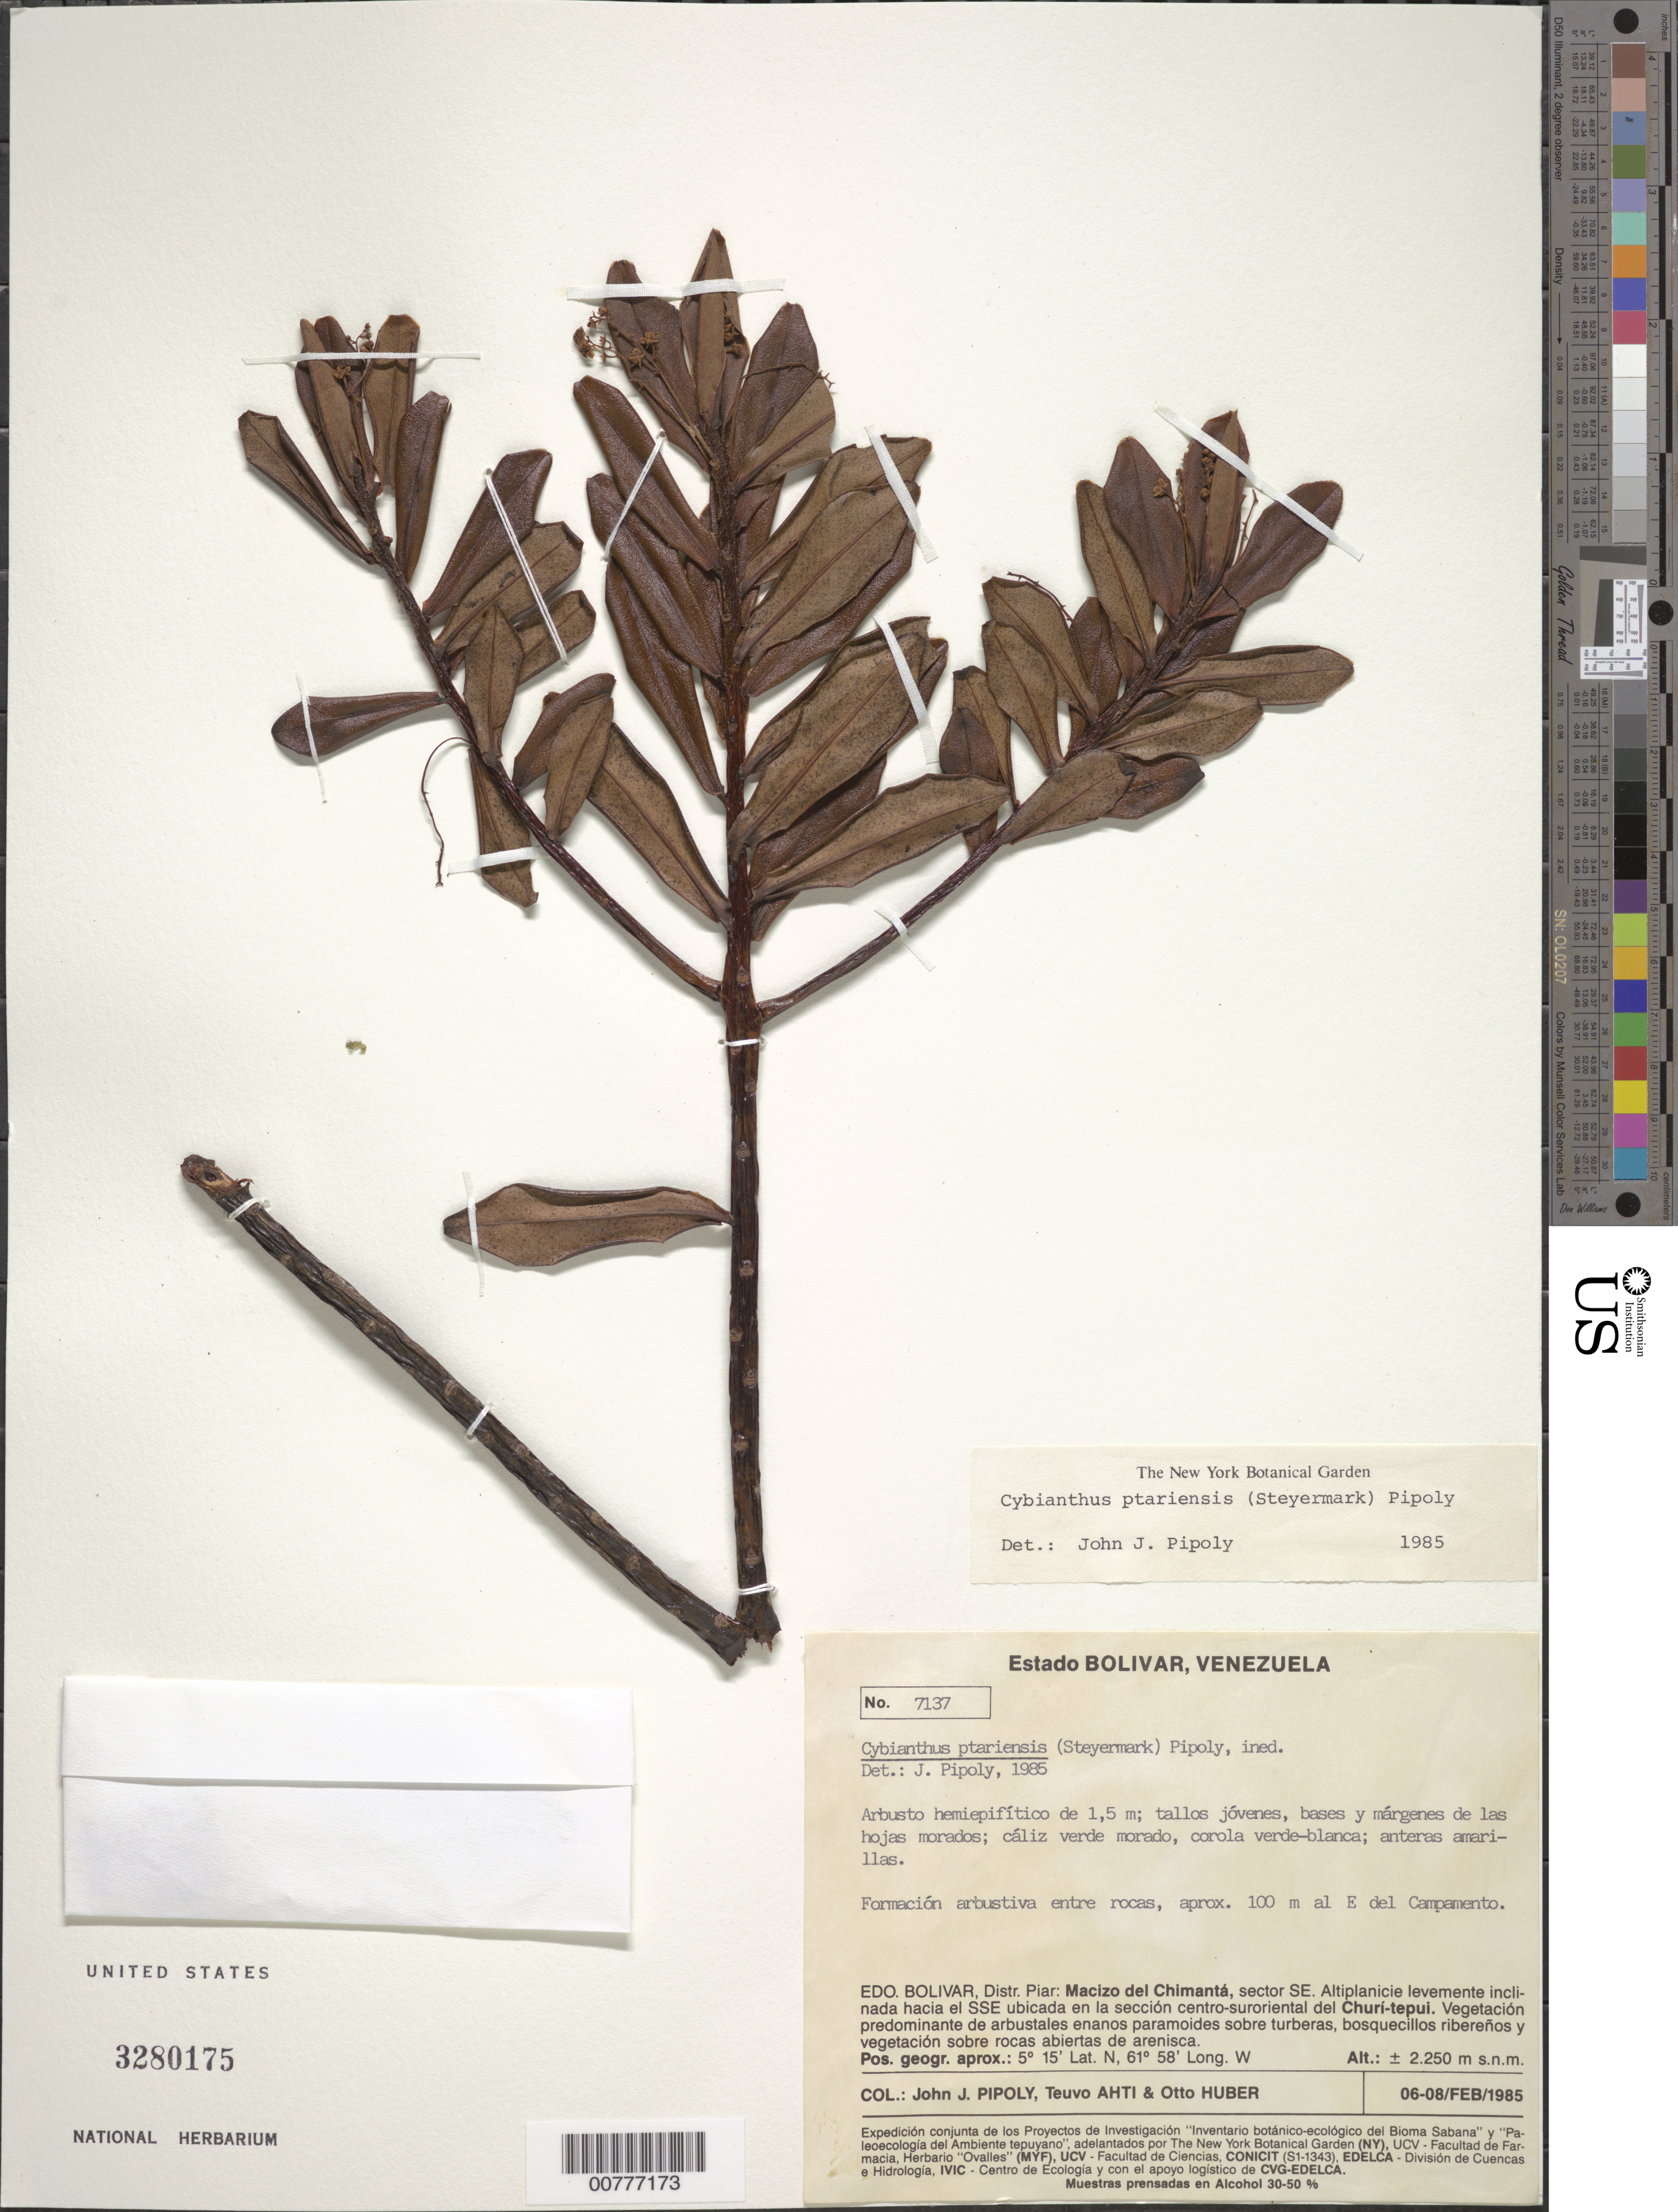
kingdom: Plantae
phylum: Tracheophyta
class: Magnoliopsida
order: Ericales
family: Primulaceae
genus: Cybianthus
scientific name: Cybianthus ptariensis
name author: (Steyerm.) Pipoly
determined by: Pipoly, J. J., III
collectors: J. J. Pipoly, T. T. Ahti & O. Huber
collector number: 7137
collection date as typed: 6-Feb-85 to 8-Feb-85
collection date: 1985-02-06/1985-02-08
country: Venezuela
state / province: Bolívar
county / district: Piar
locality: Macizo del Chimantá, sector SE; seccion centro-suroriental del Churi-tepuí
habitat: Arbustales enanos paramoides sobre turberas, bosquecillos riberenos y veg sobre rocas abiertas de arenisca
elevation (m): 2250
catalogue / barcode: US 3280175